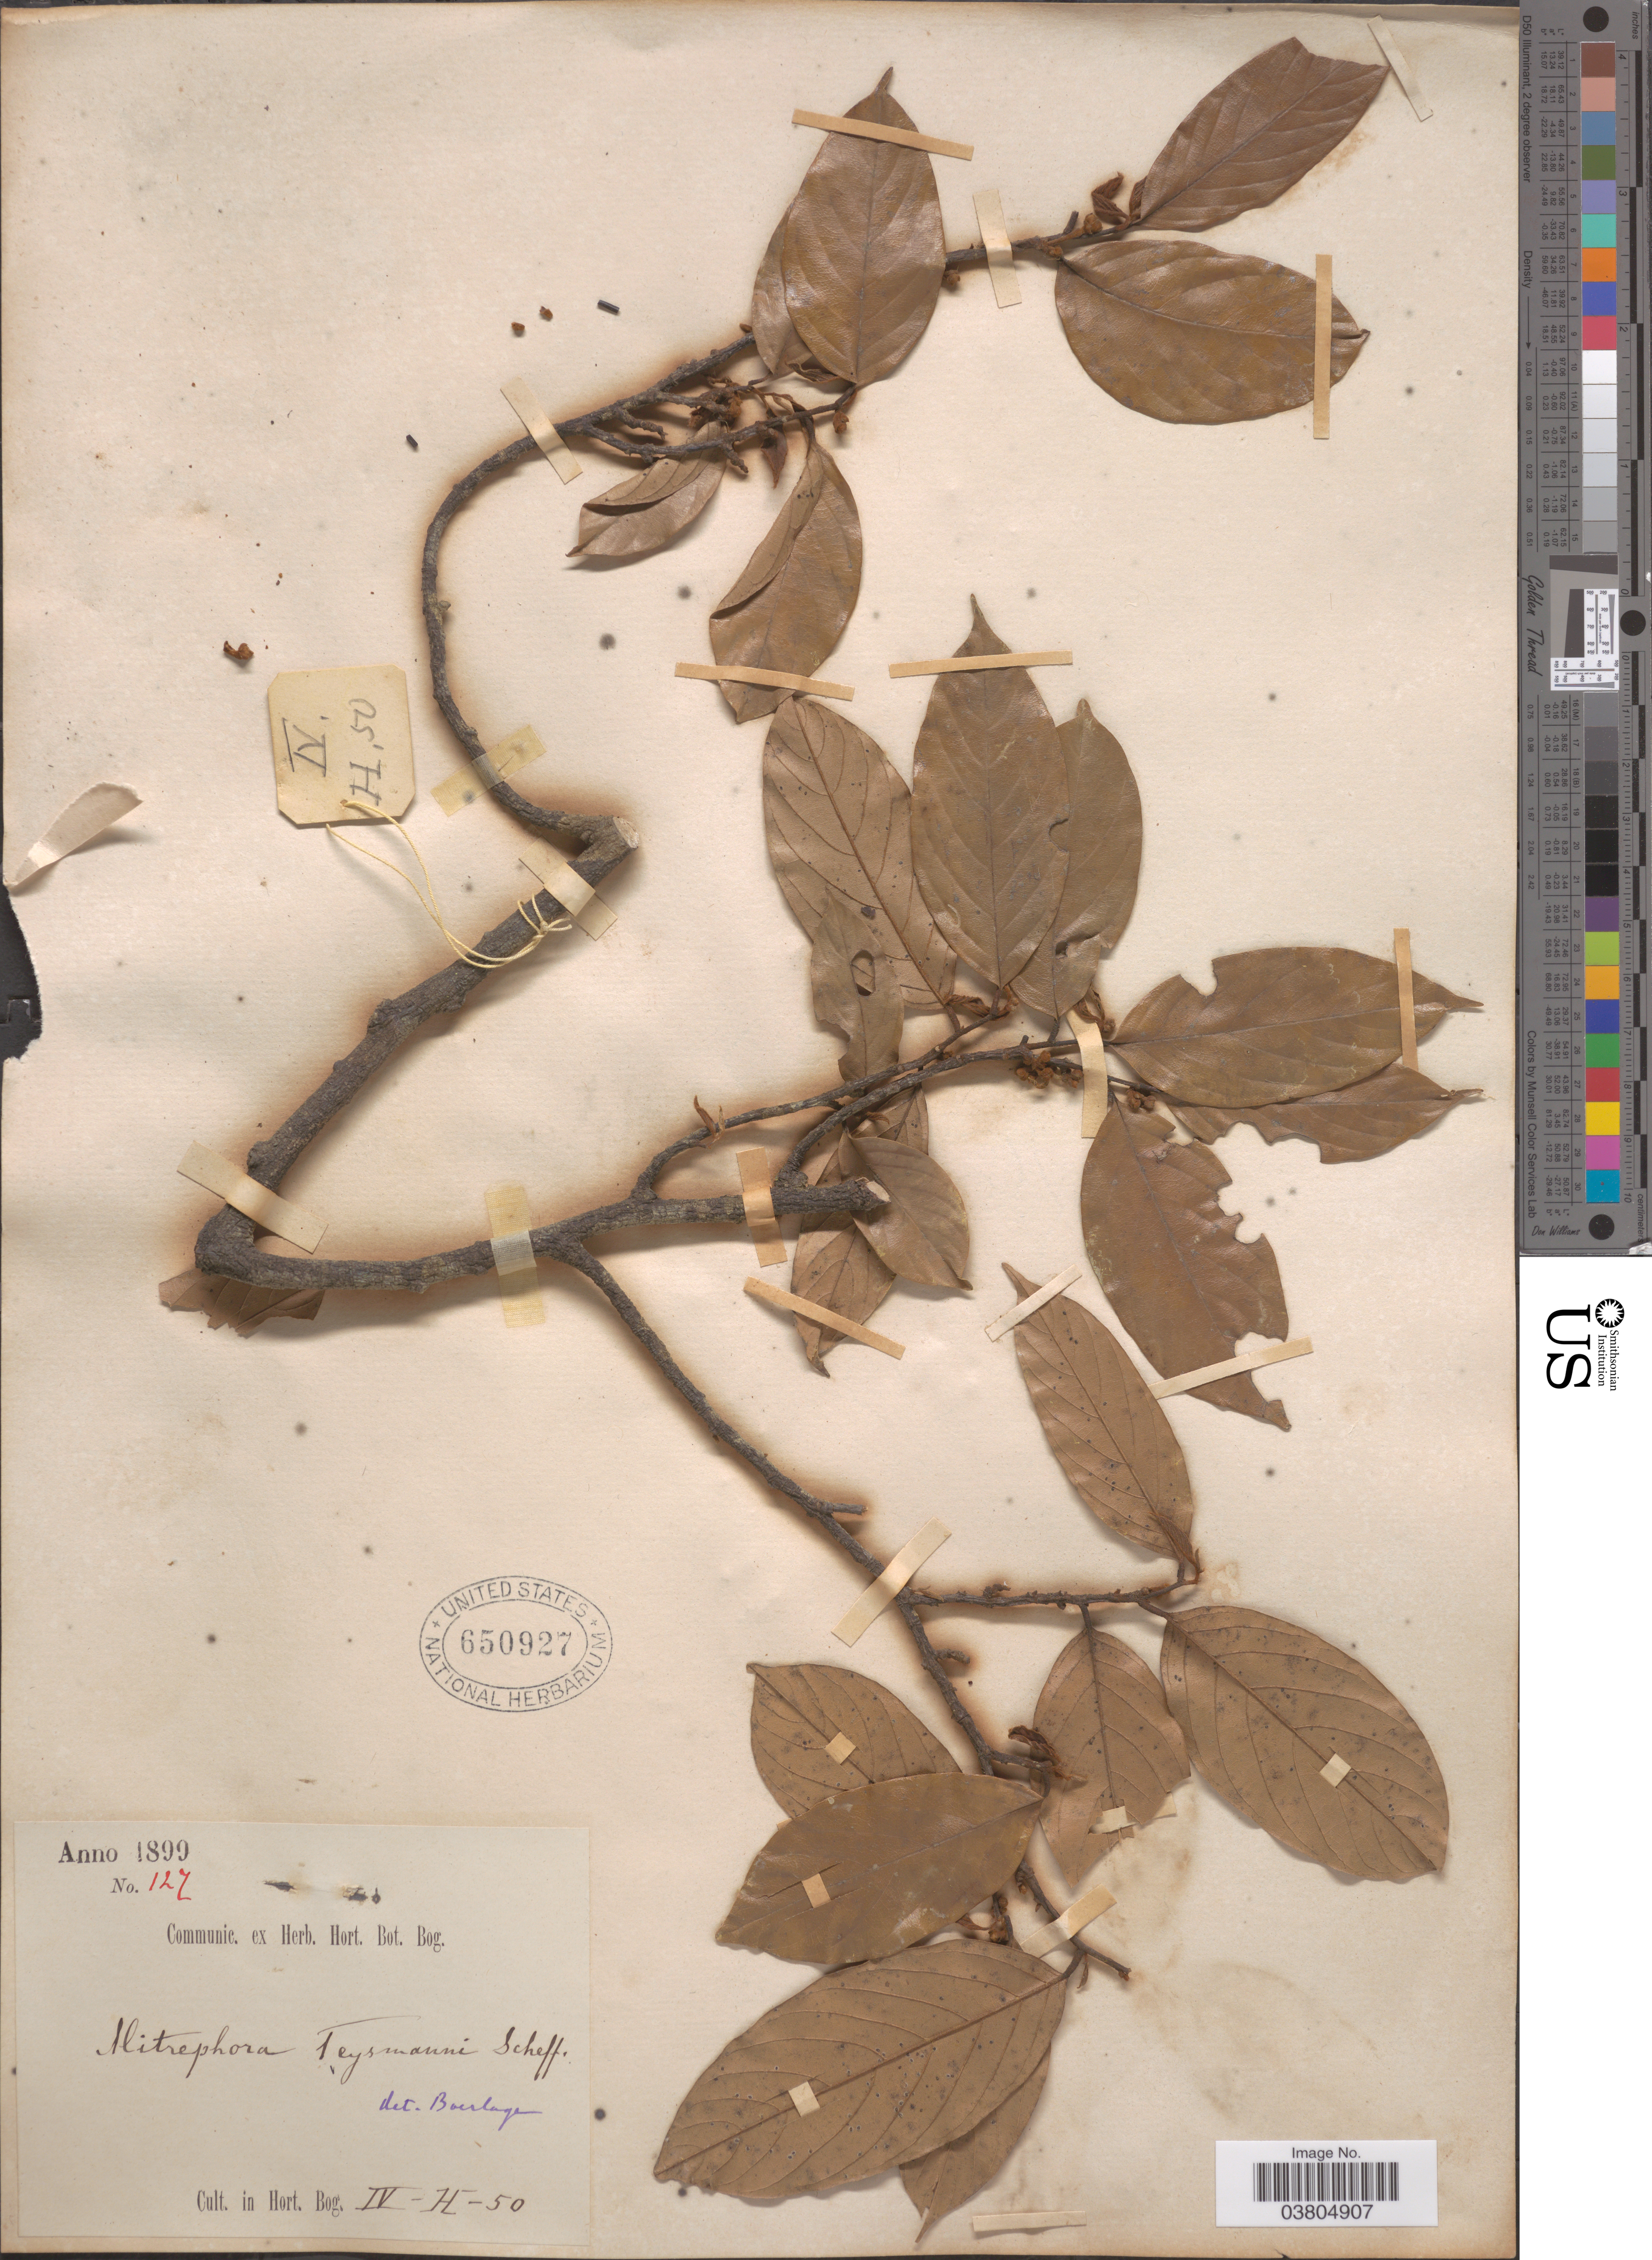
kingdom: Plantae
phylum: Tracheophyta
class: Magnoliopsida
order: Magnoliales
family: Annonaceae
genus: Mitrephora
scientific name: Mitrephora teysmannii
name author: Scheff.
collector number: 127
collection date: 1899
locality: Cult. in Hort. Bog. IV-H-50.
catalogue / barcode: US 650927